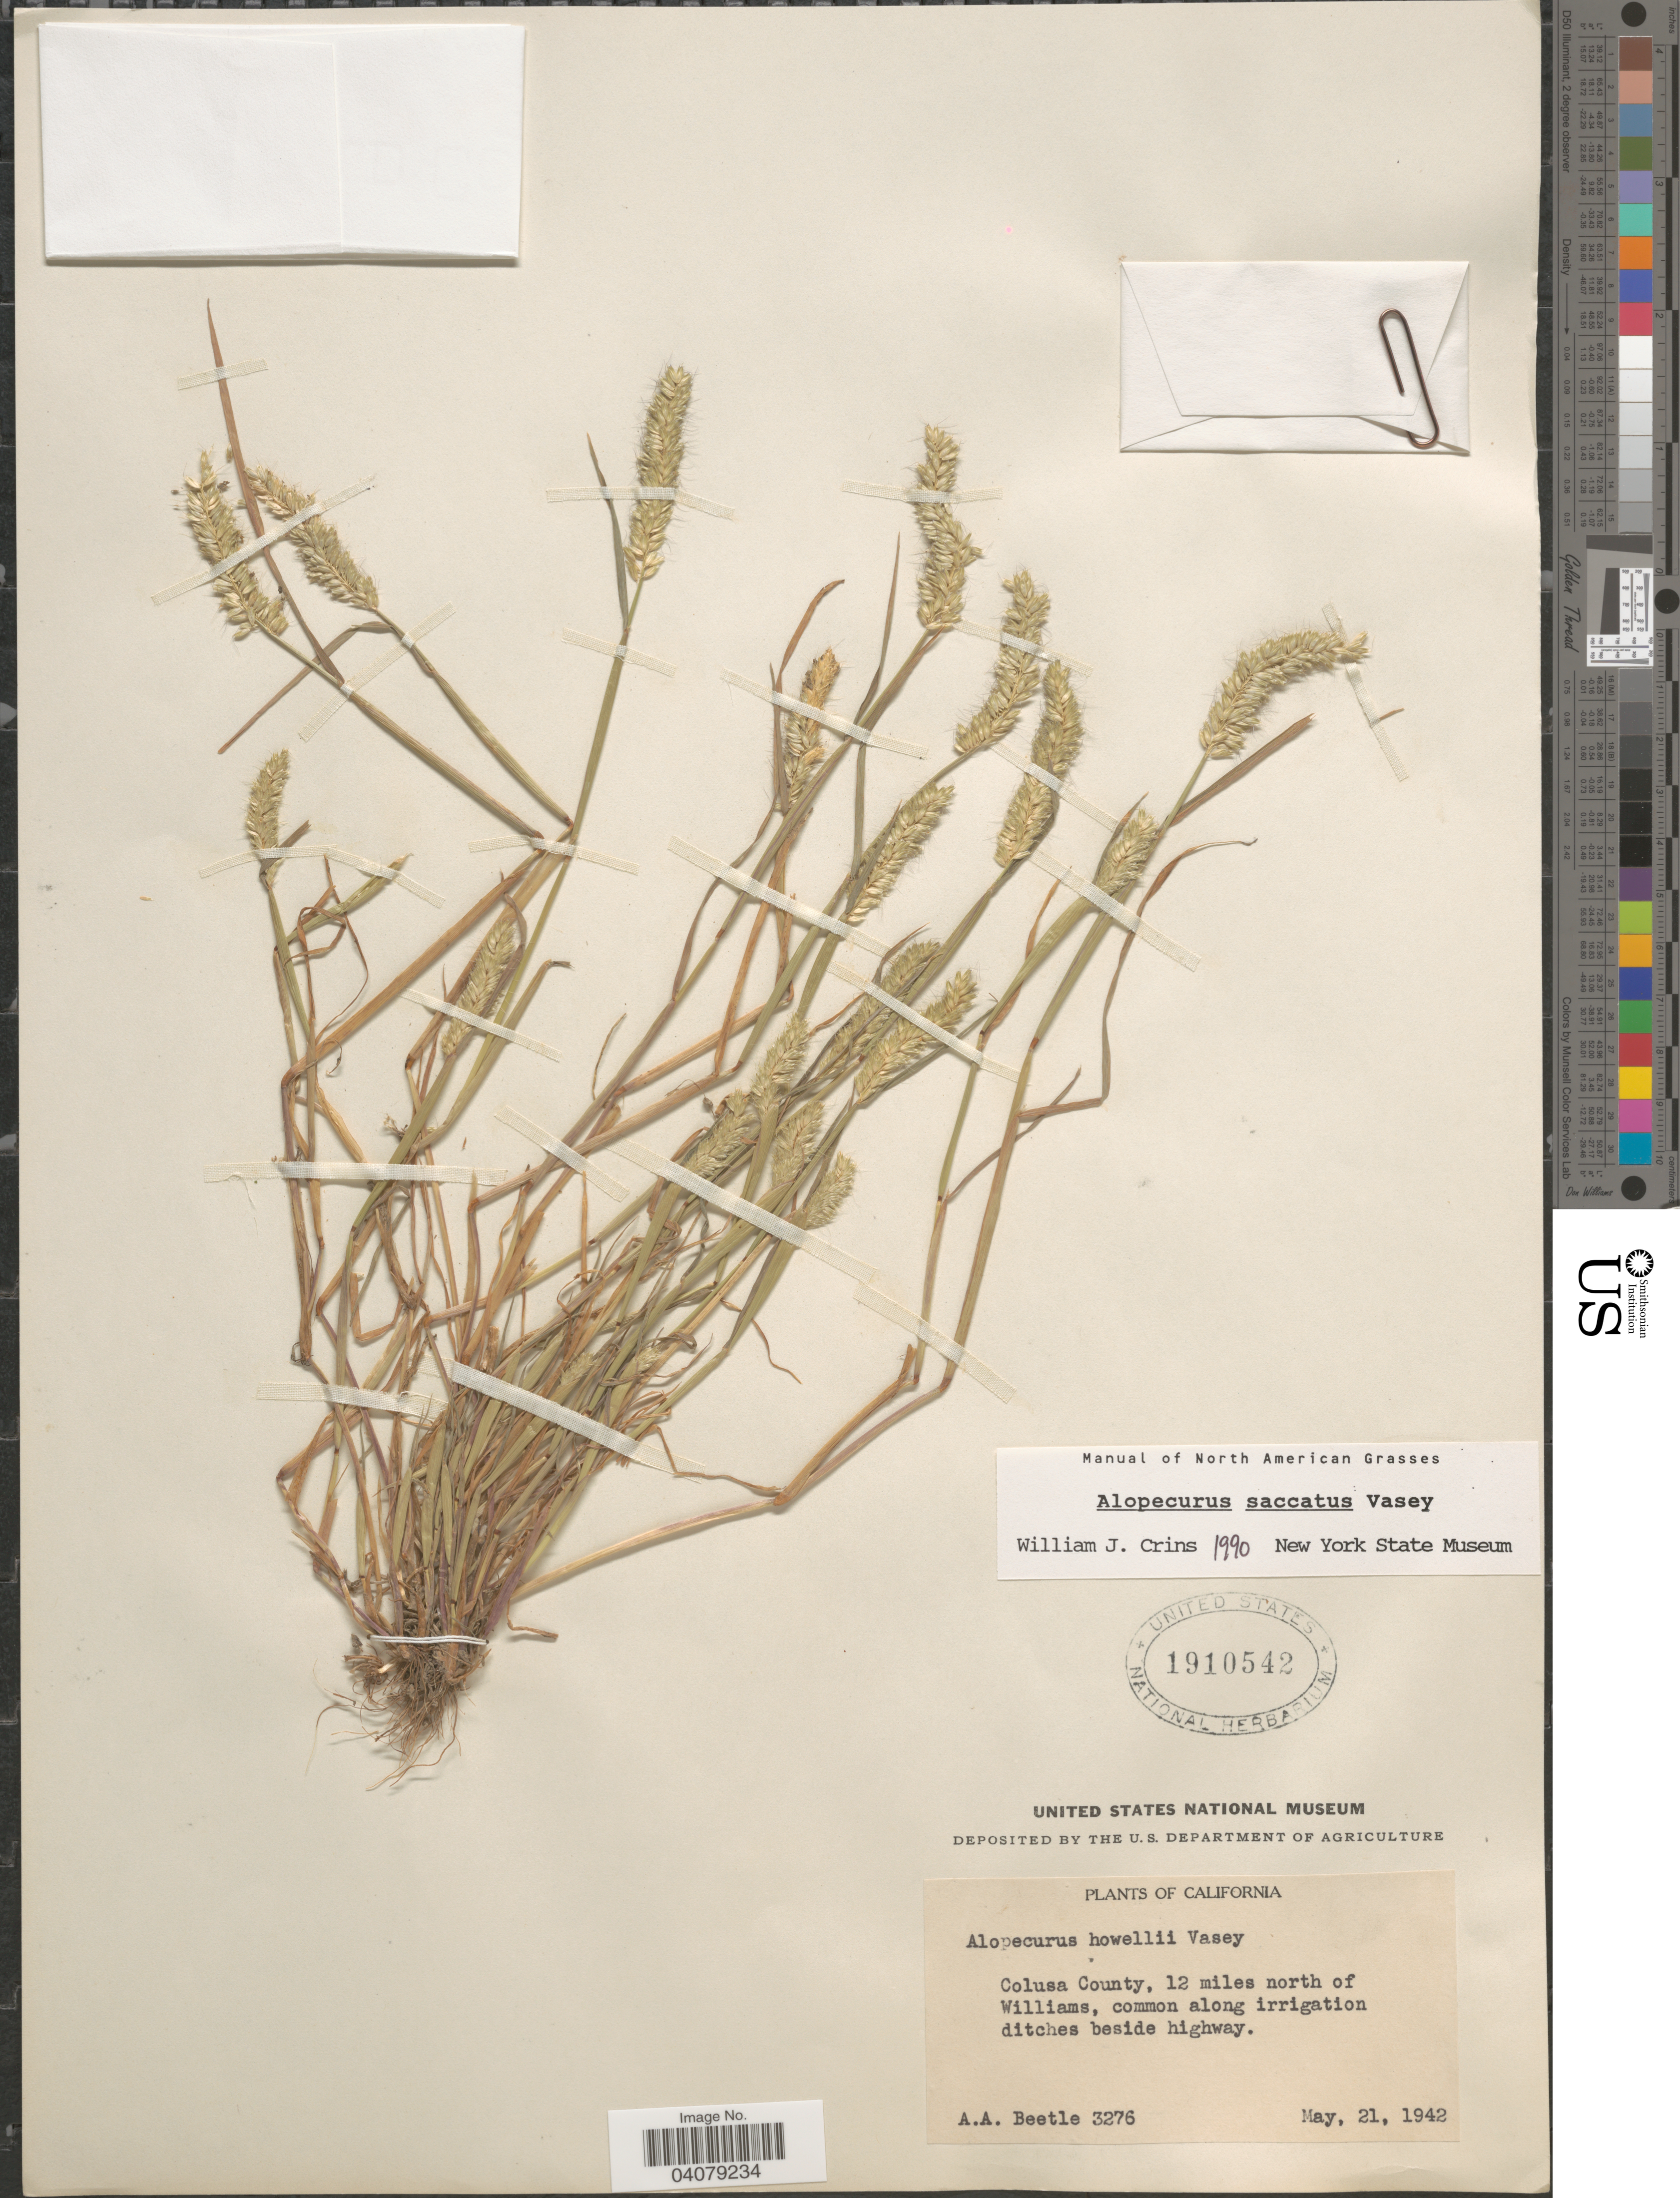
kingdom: Plantae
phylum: Tracheophyta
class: Liliopsida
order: Poales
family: Poaceae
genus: Alopecurus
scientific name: Alopecurus saccatus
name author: Vasey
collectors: A. A. Beetle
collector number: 3276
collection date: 1942-05-21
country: United States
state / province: California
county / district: Colusa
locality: Colusa County, 12 miles north of Williams, common along irrigation ditches beside highway.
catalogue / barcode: US 1910542